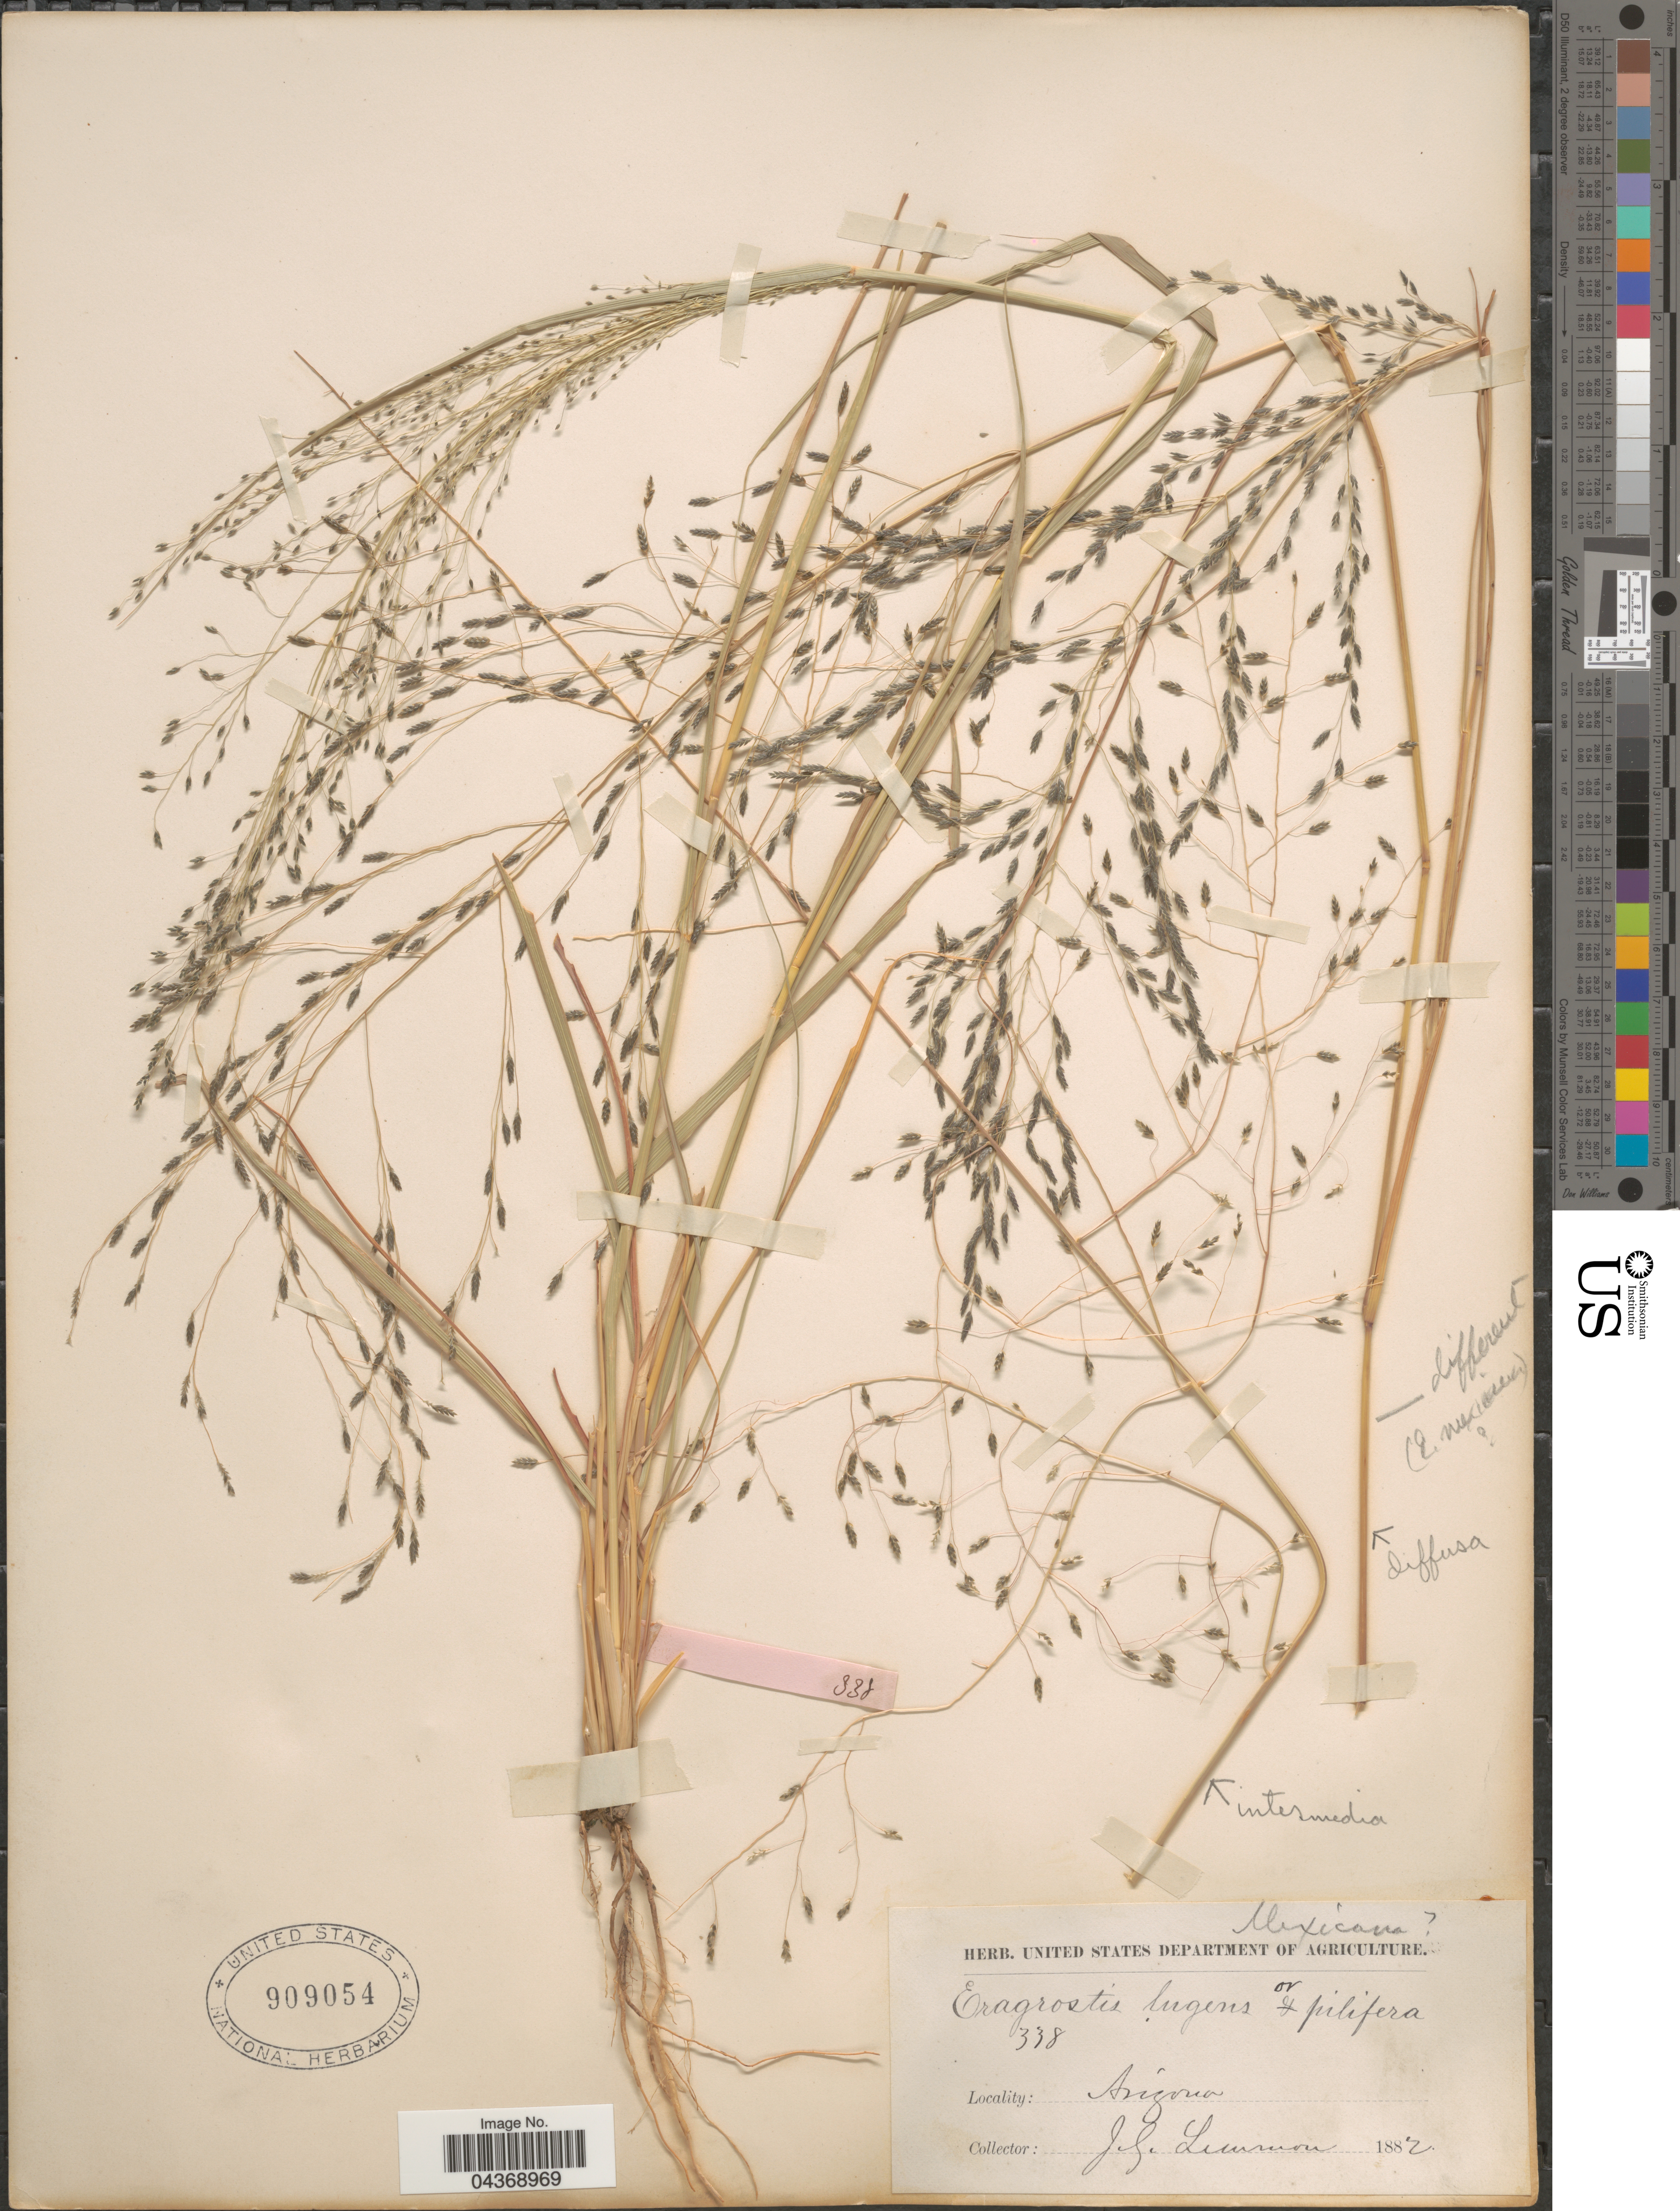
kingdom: Plantae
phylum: Tracheophyta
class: Liliopsida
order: Poales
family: Poaceae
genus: Eragrostis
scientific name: Eragrostis intermedia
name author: Hitchc.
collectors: J. Lemmon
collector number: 338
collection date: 1882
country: United States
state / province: Arizona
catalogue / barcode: US 909054